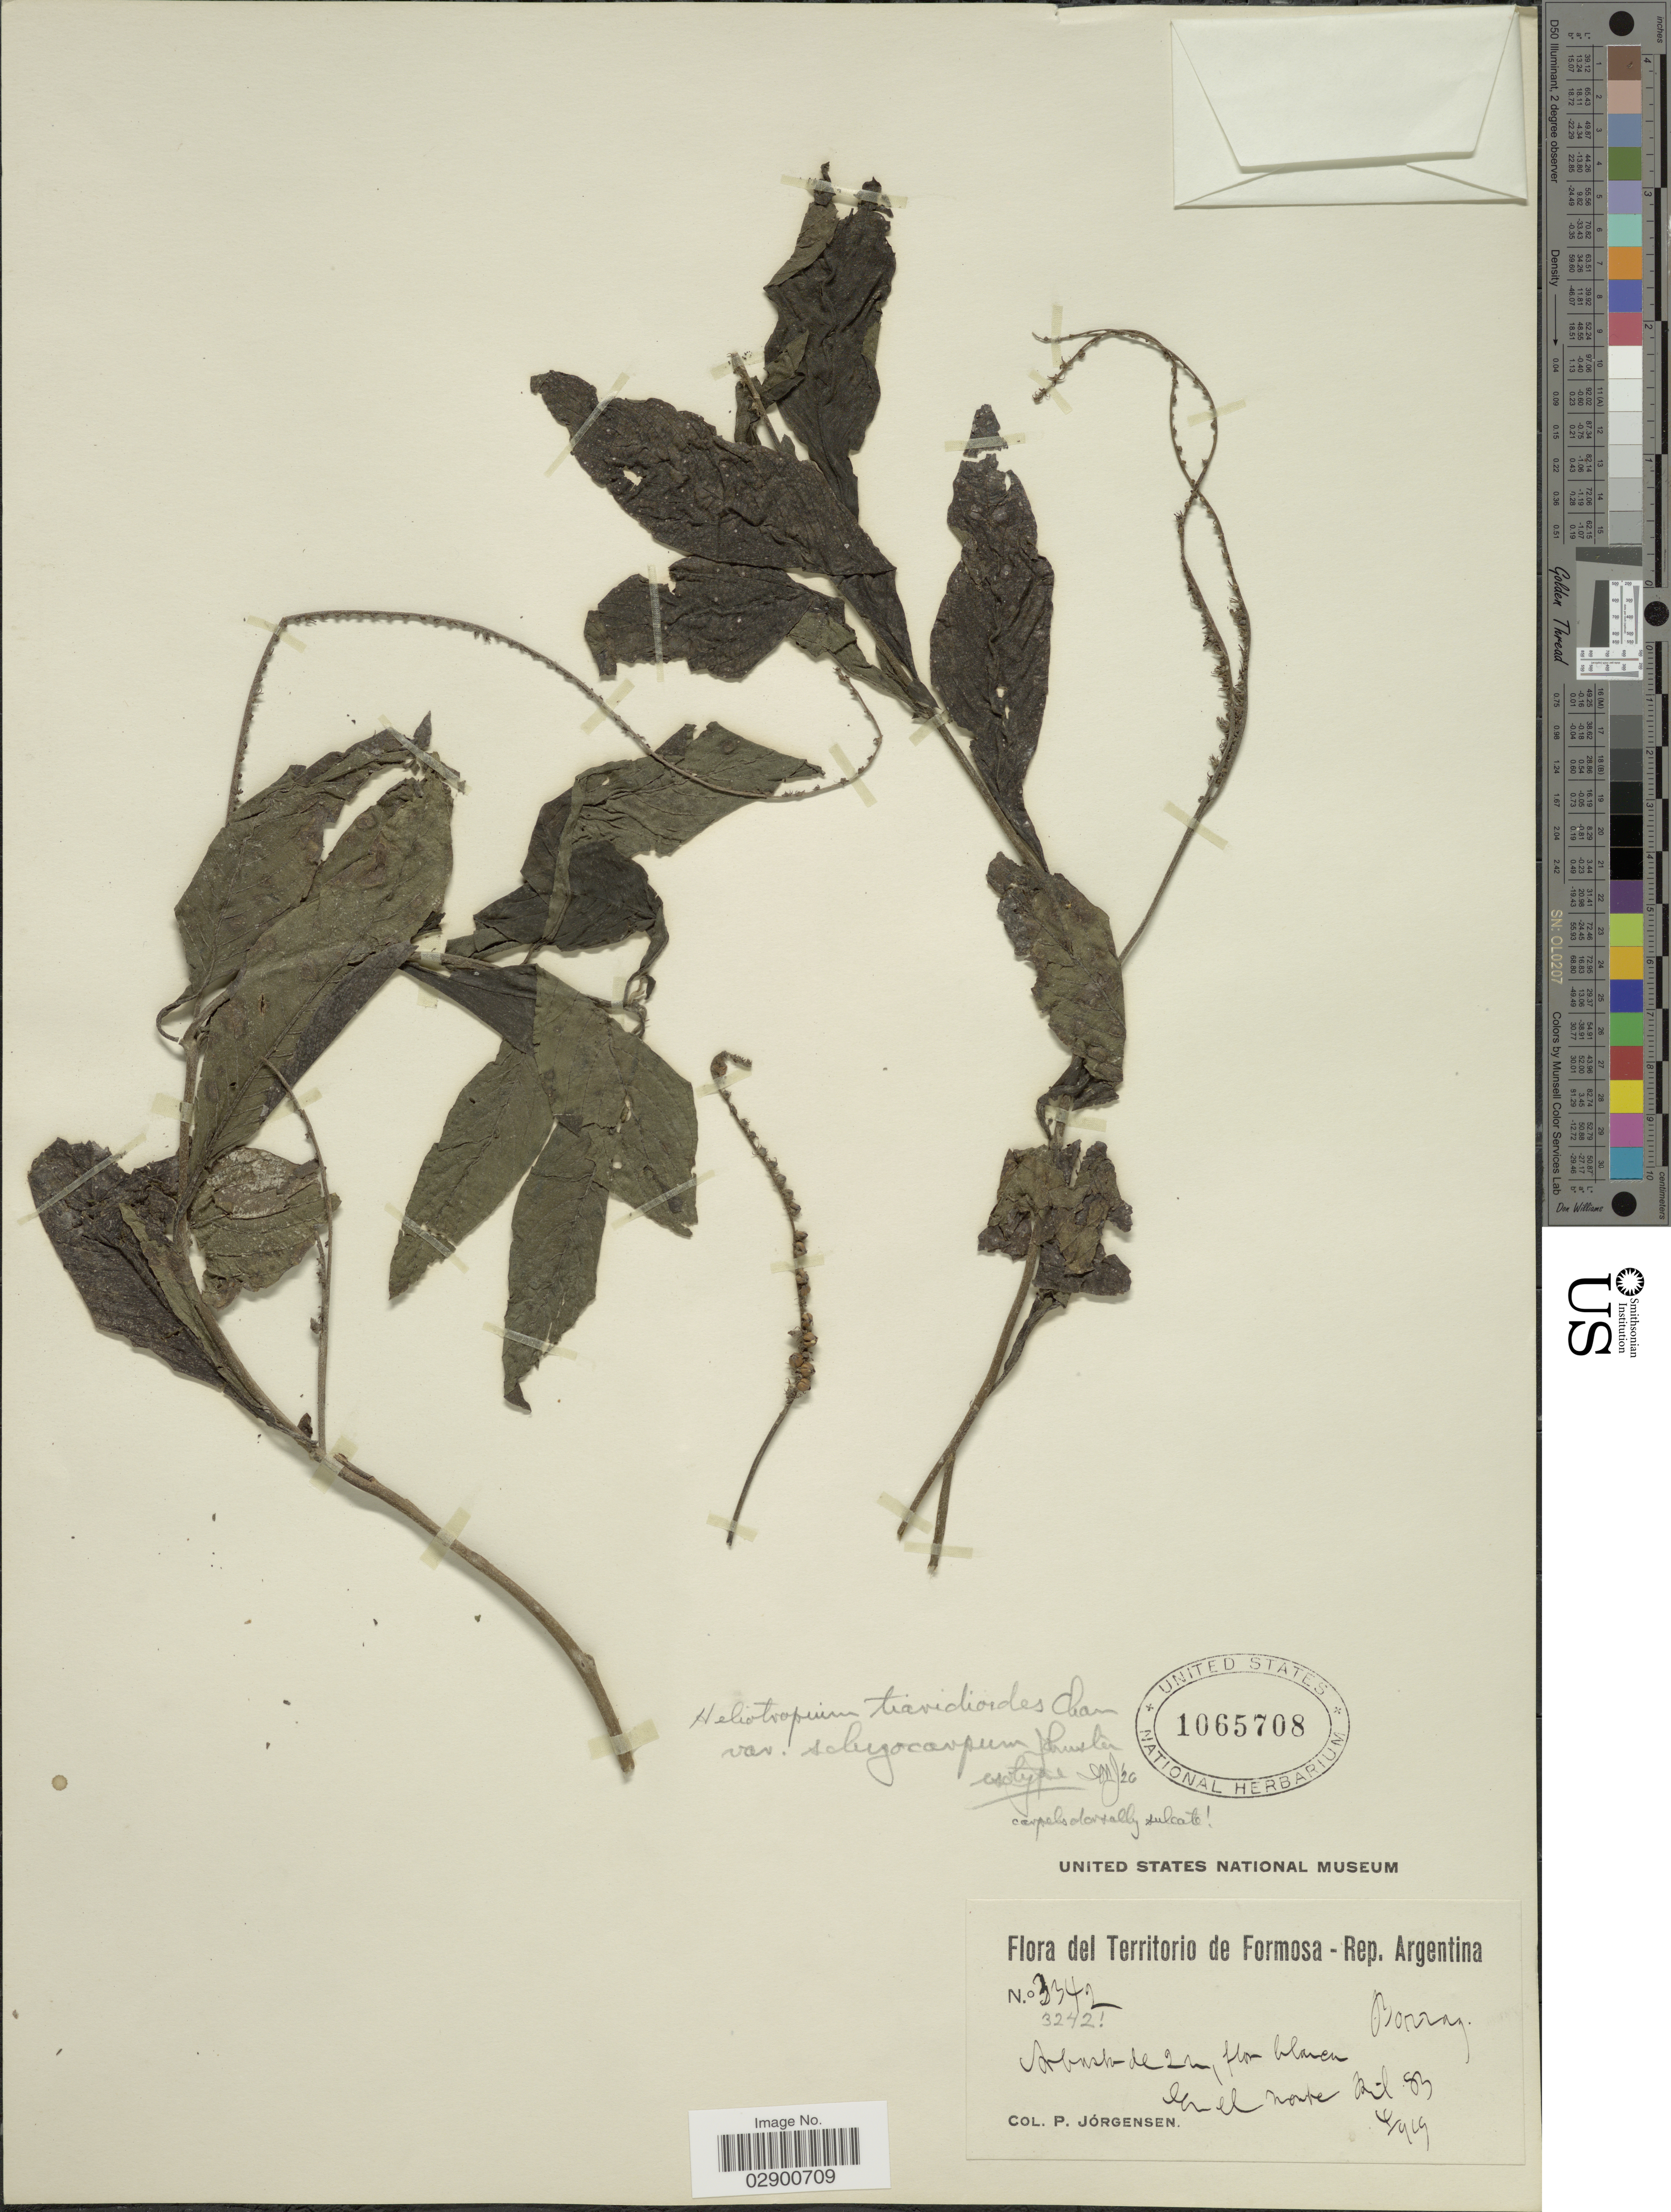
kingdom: Plantae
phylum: Tracheophyta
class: Magnoliopsida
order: Boraginales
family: Heliotropiaceae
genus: Heliotropium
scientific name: Heliotropium transalpinum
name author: Vell.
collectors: P. Jörgensen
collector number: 3342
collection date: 1919-04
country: Argentina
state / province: Formosa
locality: Territorio de Formosa. En el norte Kil. 83.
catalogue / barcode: US 1065708